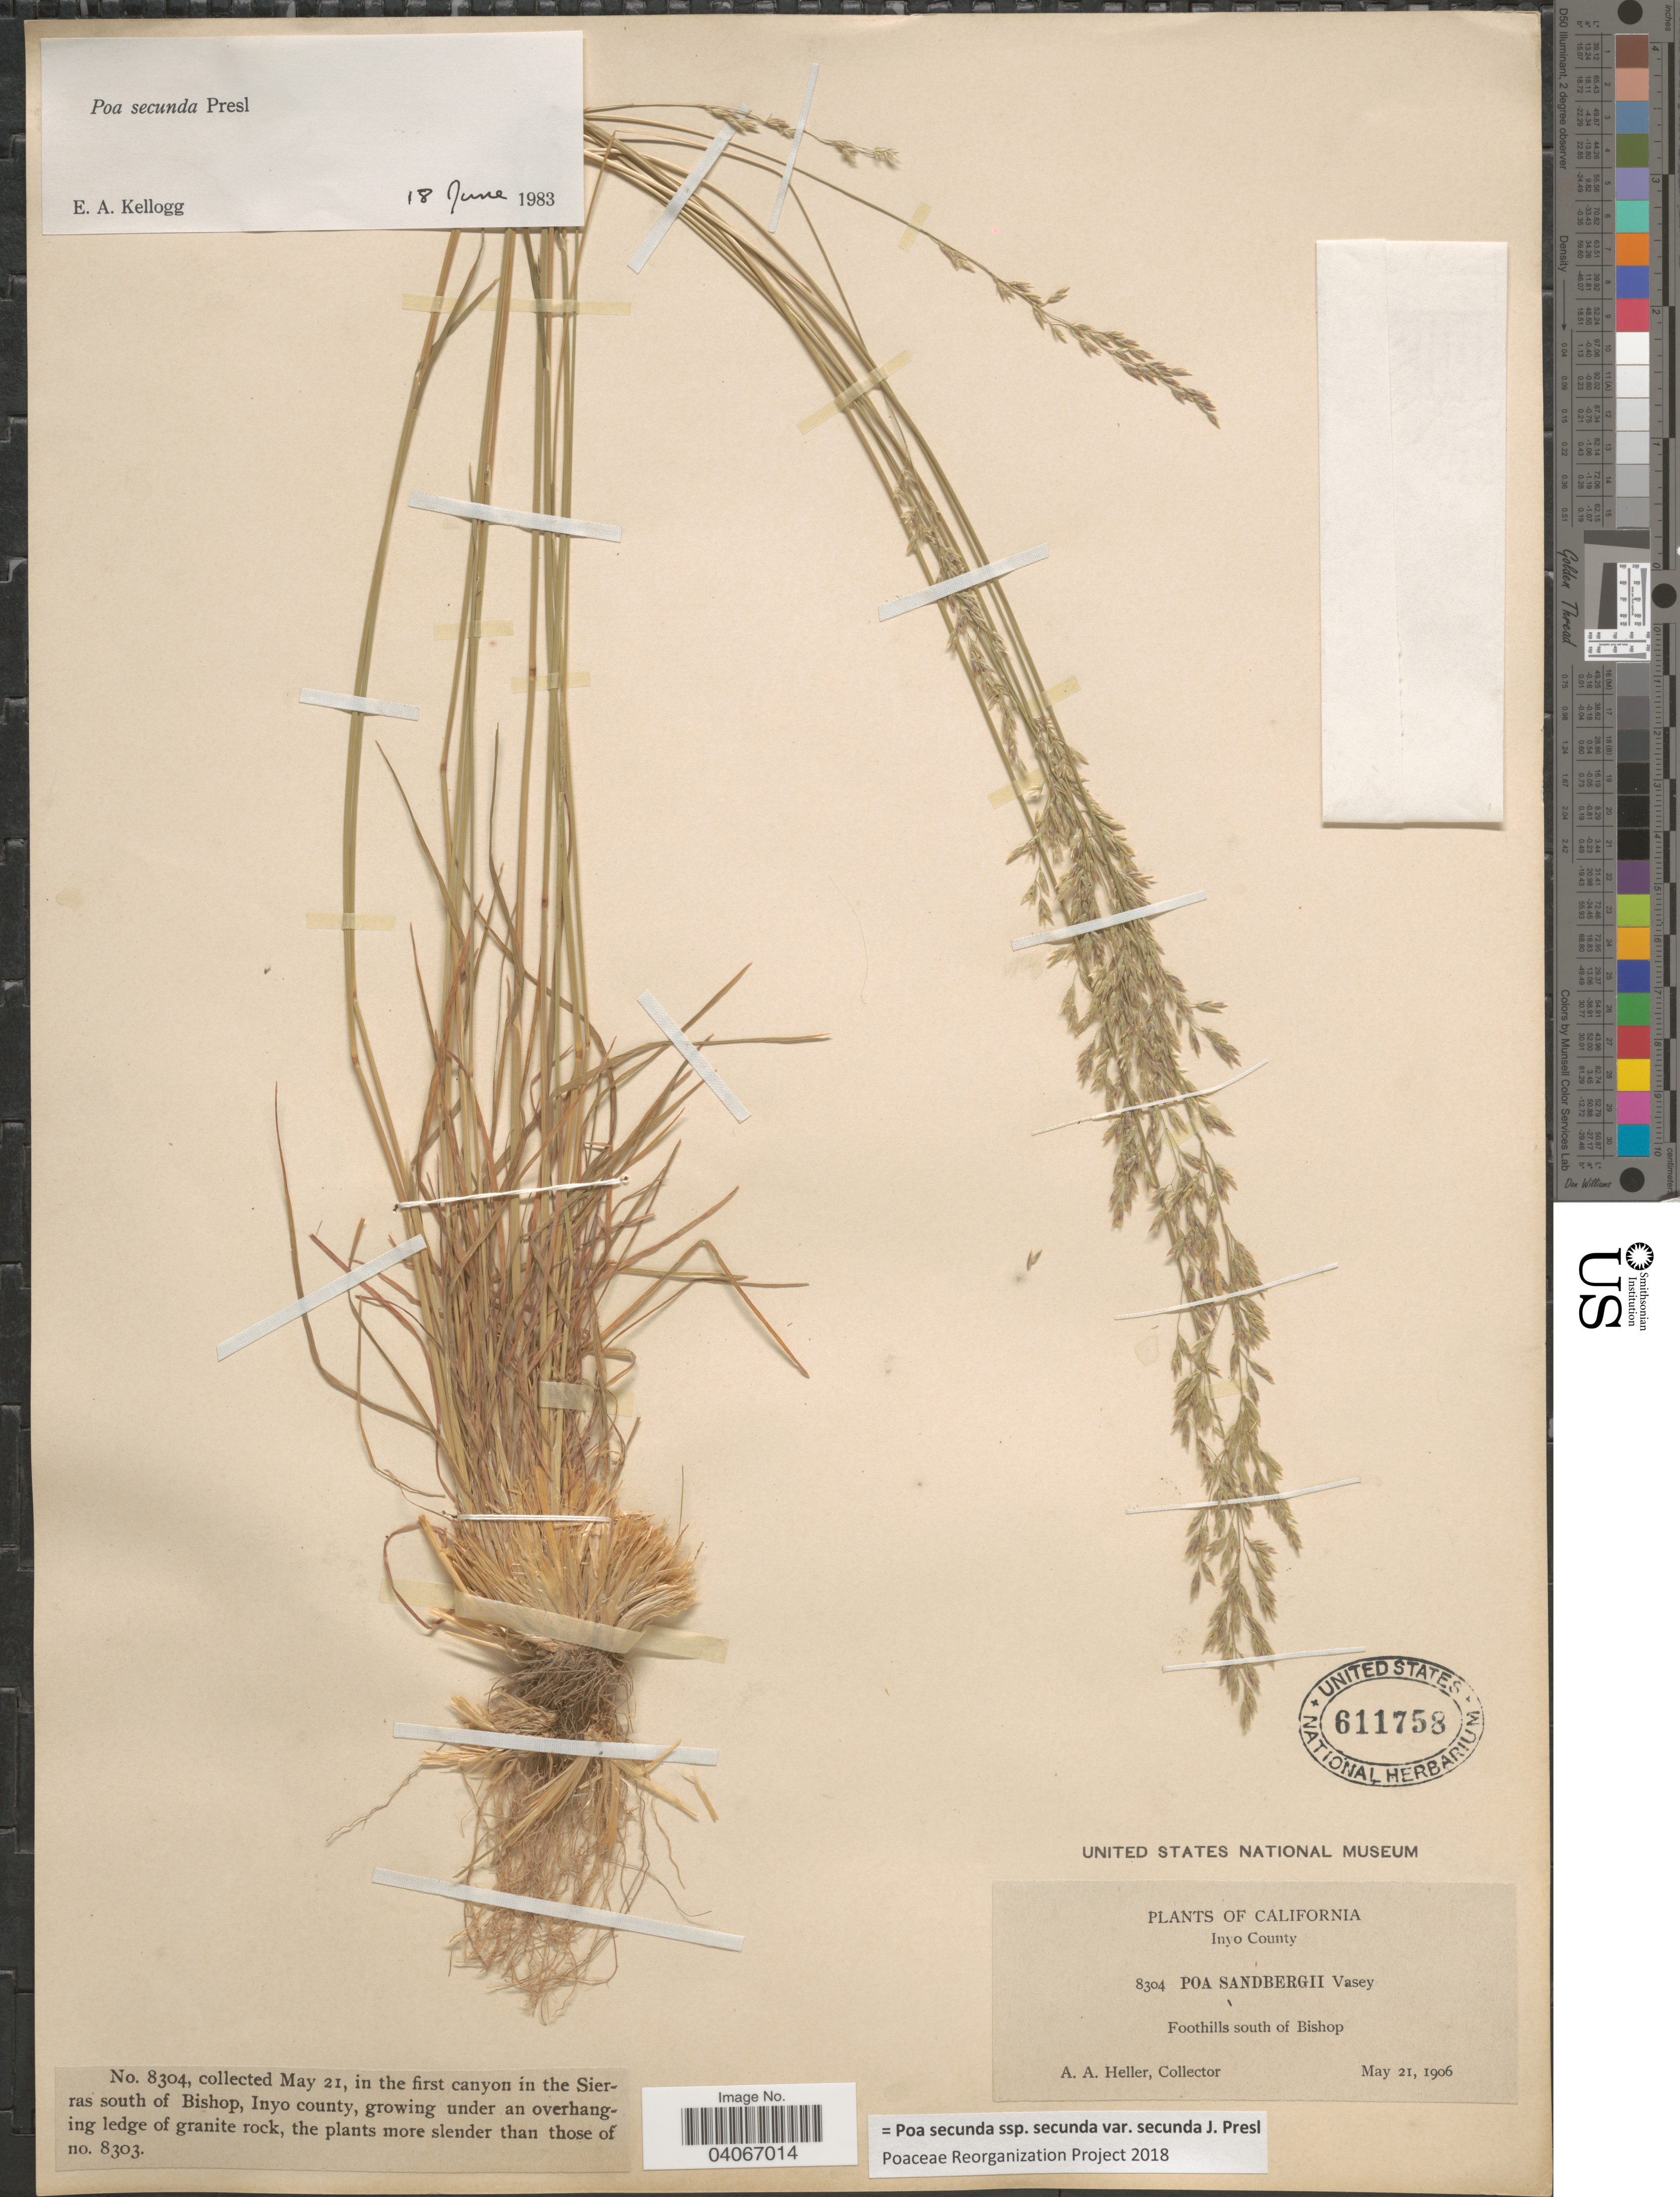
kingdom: Plantae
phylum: Tracheophyta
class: Liliopsida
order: Poales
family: Poaceae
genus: Poa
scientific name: Poa secunda subsp. secunda var. secunda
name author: J. Presl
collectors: A. A. Heller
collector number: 8304/8304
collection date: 1906-05-21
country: United States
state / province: California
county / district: Inyo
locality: Inyo County. Foothills south of Bishop. In the first canyon in the Sierras south of Bishop, Inyo county, growing under an overhanging ledge of granite rock.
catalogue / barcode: US 611758